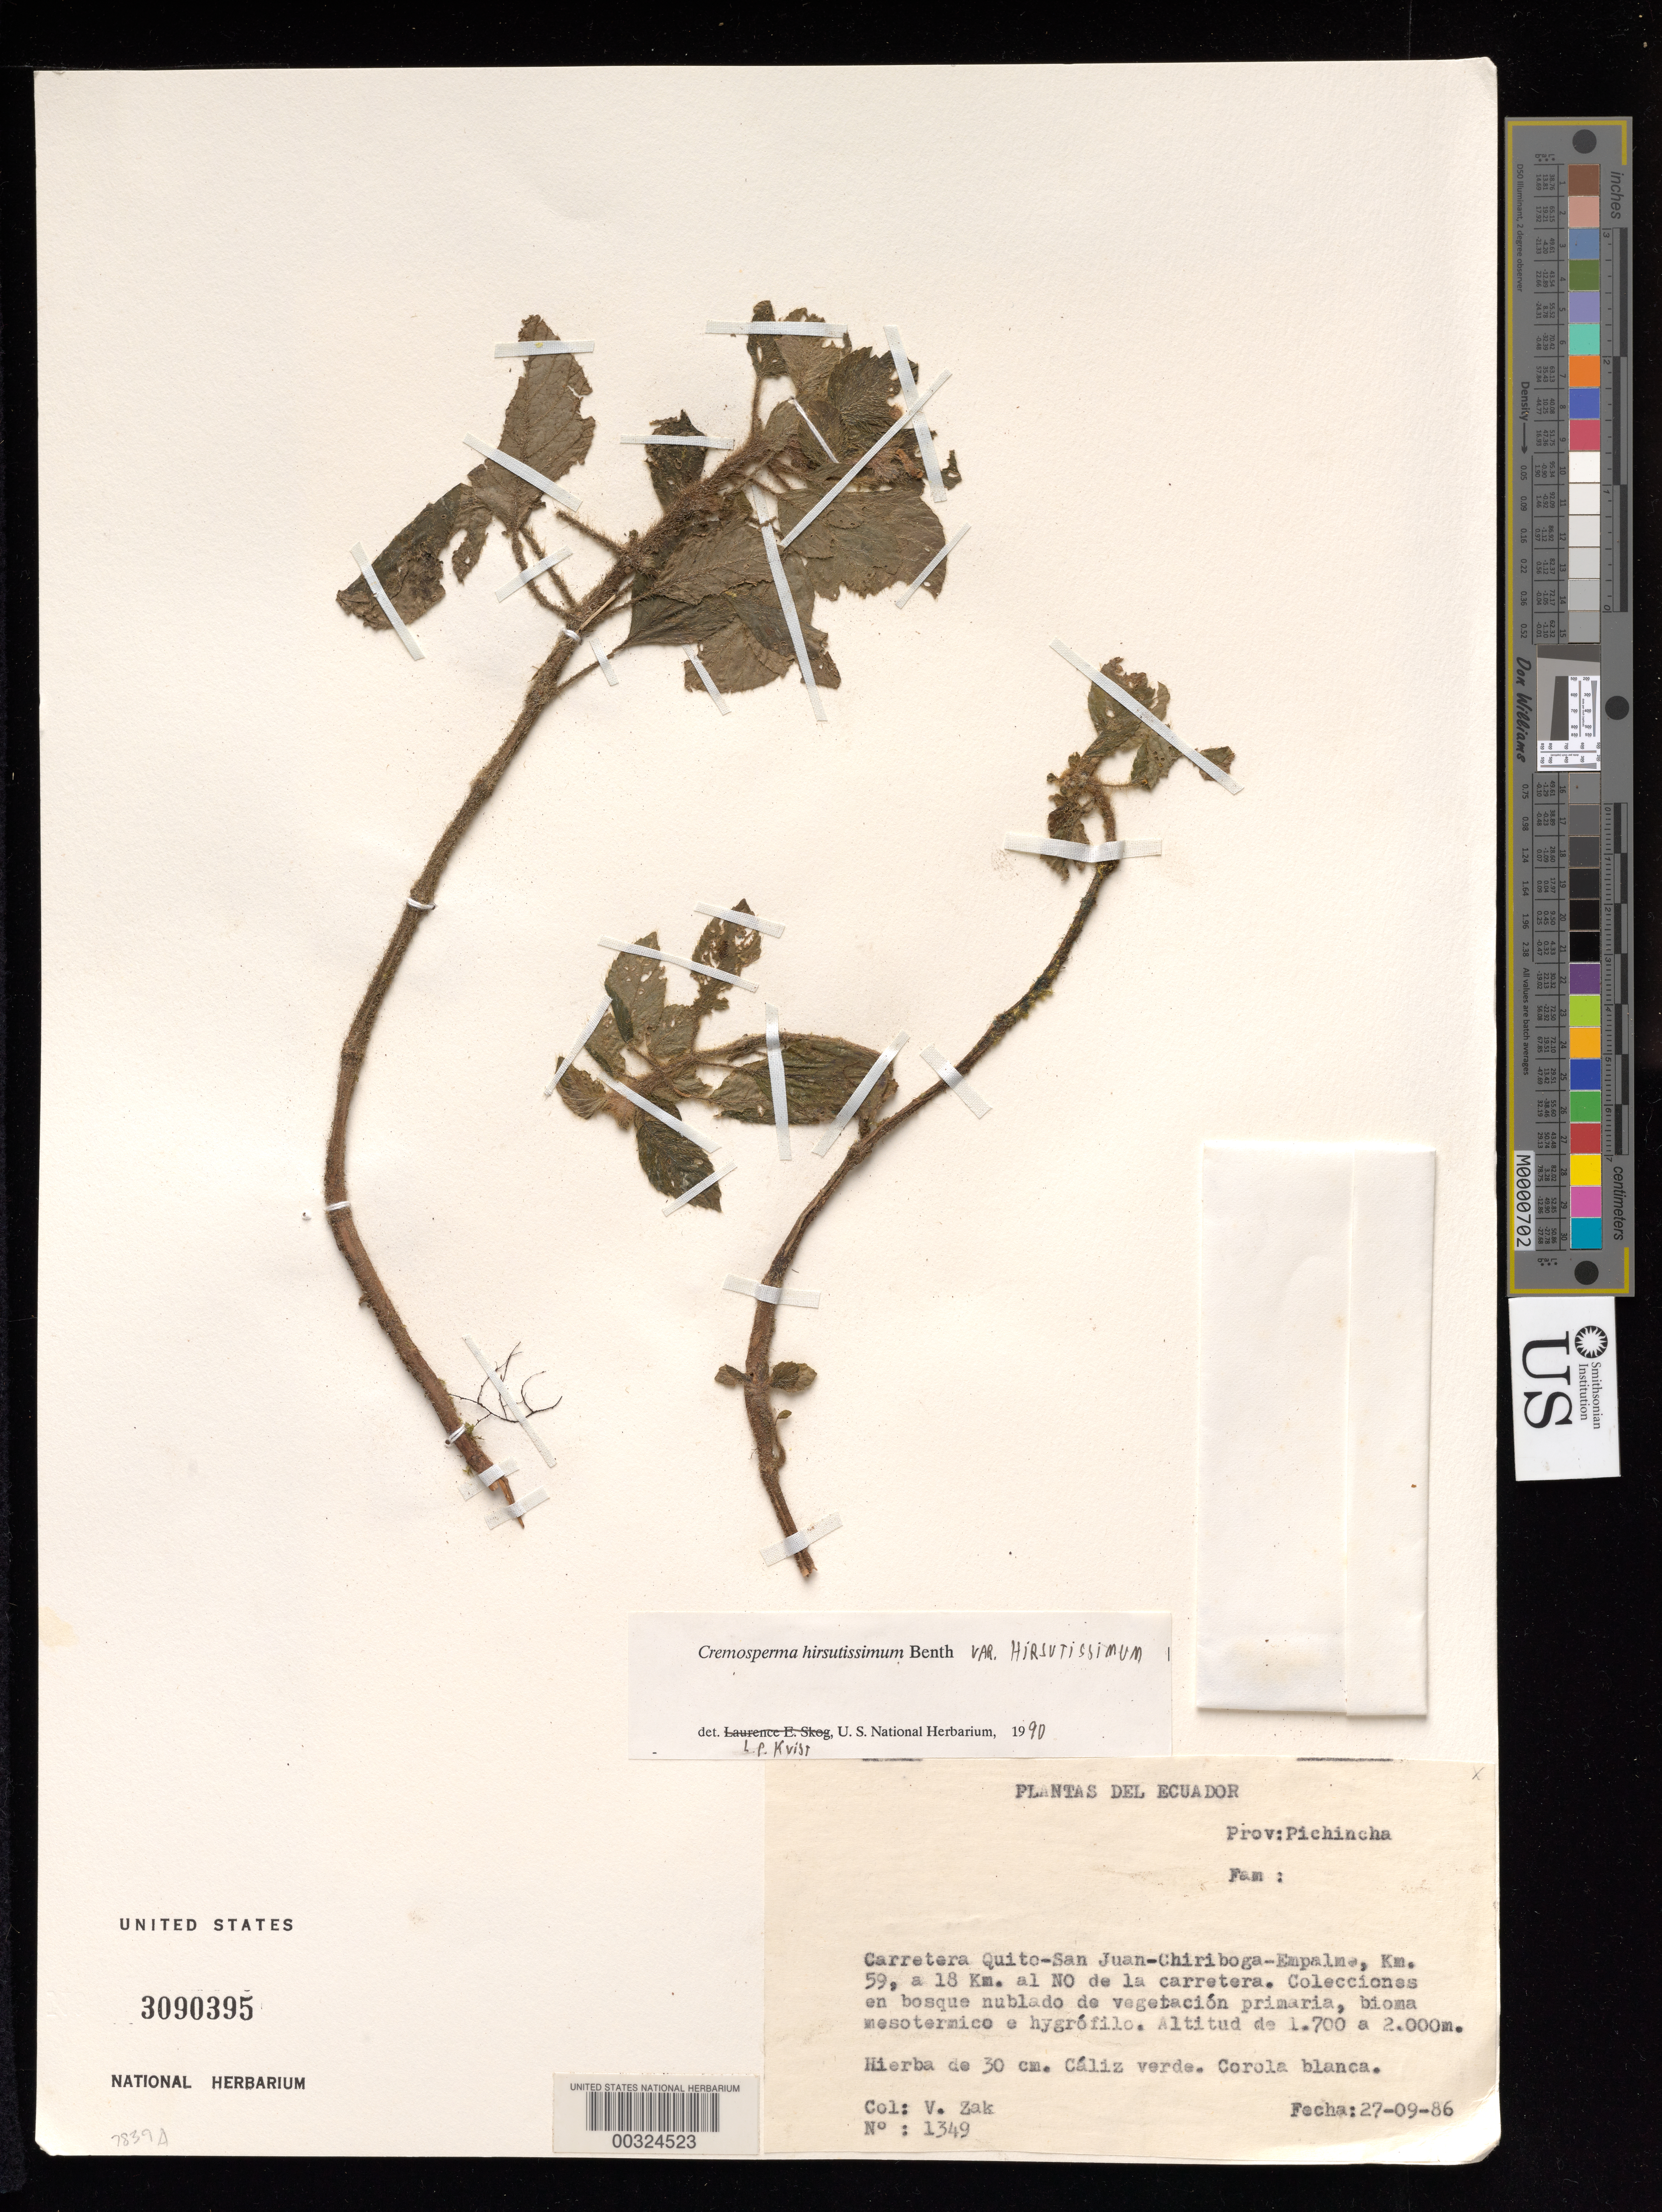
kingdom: Plantae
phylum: Tracheophyta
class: Magnoliopsida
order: Lamiales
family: Gesneriaceae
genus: Cremosperma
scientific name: Cremosperma hirsutissimum var. hirsutissimum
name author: Benth.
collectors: V. Zak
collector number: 1349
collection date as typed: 27 Sep 1986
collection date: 1986-09-27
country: Ecuador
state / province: Pichincha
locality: Carretera Quito - San Juan - Chiriboga - Empalme, Km. 59, al NW a 18 km de la carretera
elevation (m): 1700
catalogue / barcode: US 3090395